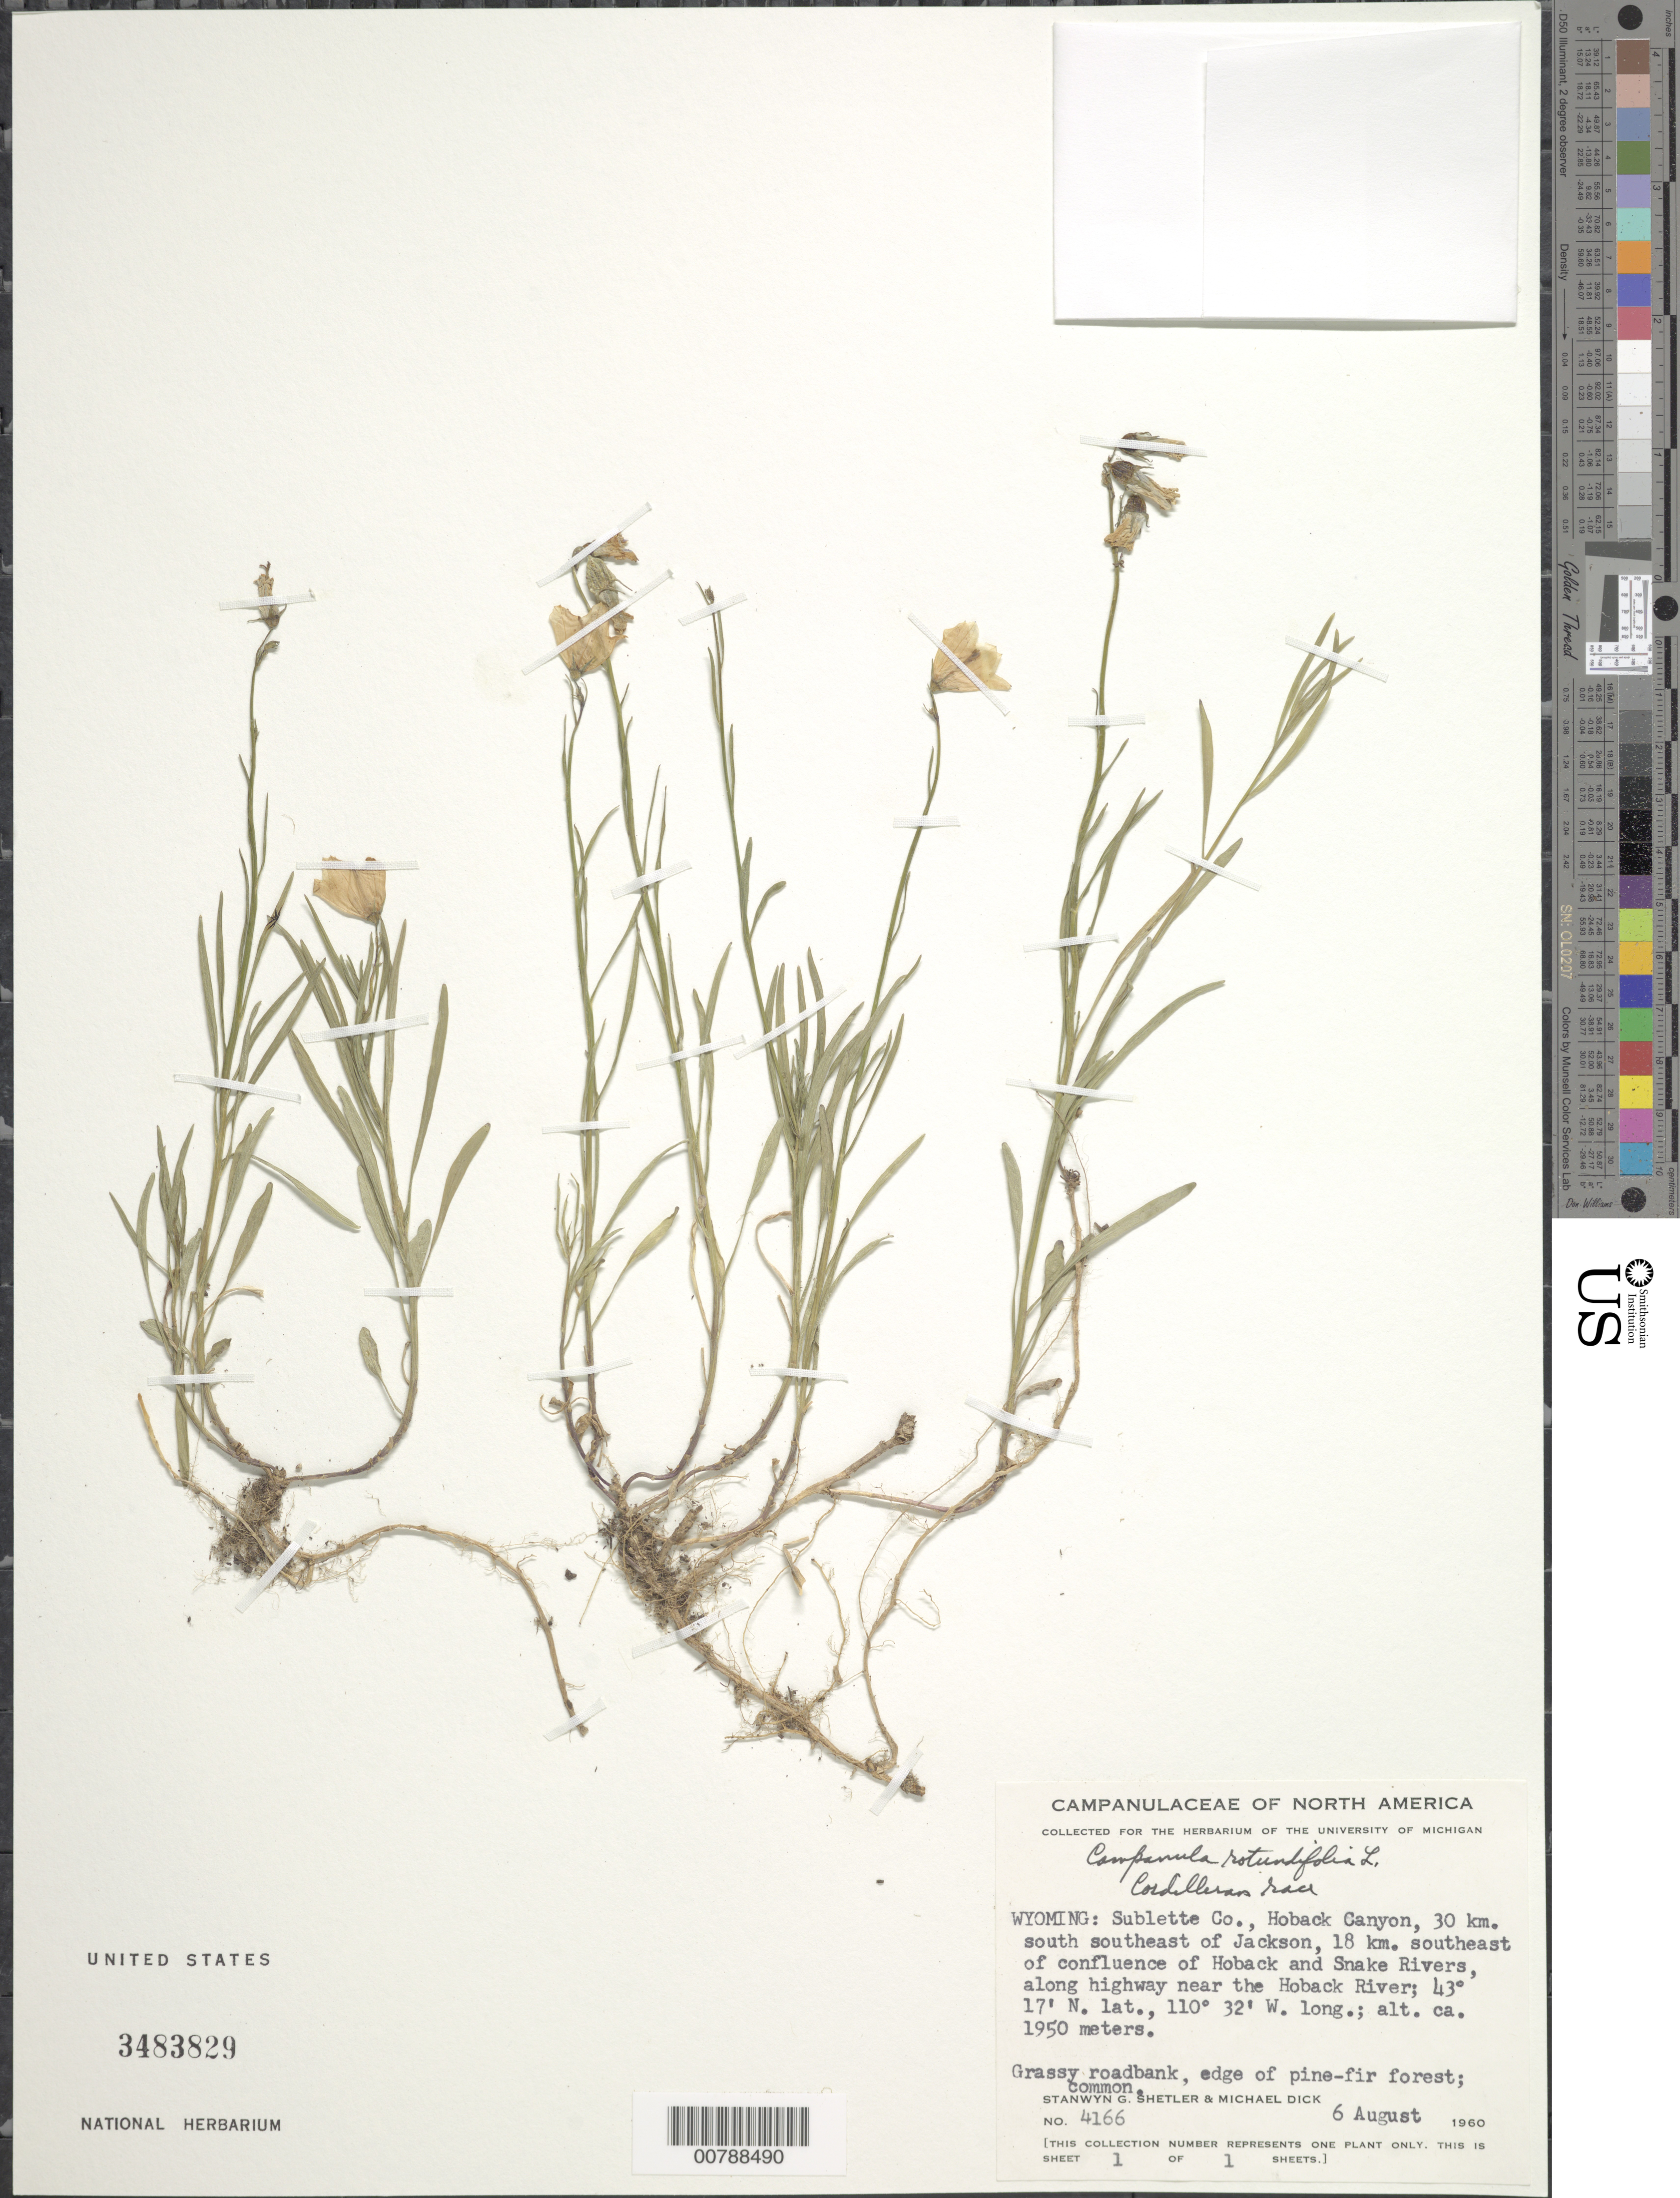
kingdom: Plantae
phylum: Tracheophyta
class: Magnoliopsida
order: Asterales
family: Campanulaceae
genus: Campanula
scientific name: Campanula rotundifolia L. Cordilleran race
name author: L.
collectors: S. Shetler & M. Dick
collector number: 4166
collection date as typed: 6 August 1960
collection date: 1960-08-06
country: United States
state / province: Wyoming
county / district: Sublette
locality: Hoback Canyon, 30 km. south southeast of Jackson, 18 km. southeast of confluence of Hoback and Snake Rivers, along highway near the Hoback River.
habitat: Grassy roadbank, edge of pine-fir forest.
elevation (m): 1950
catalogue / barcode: US 3483829